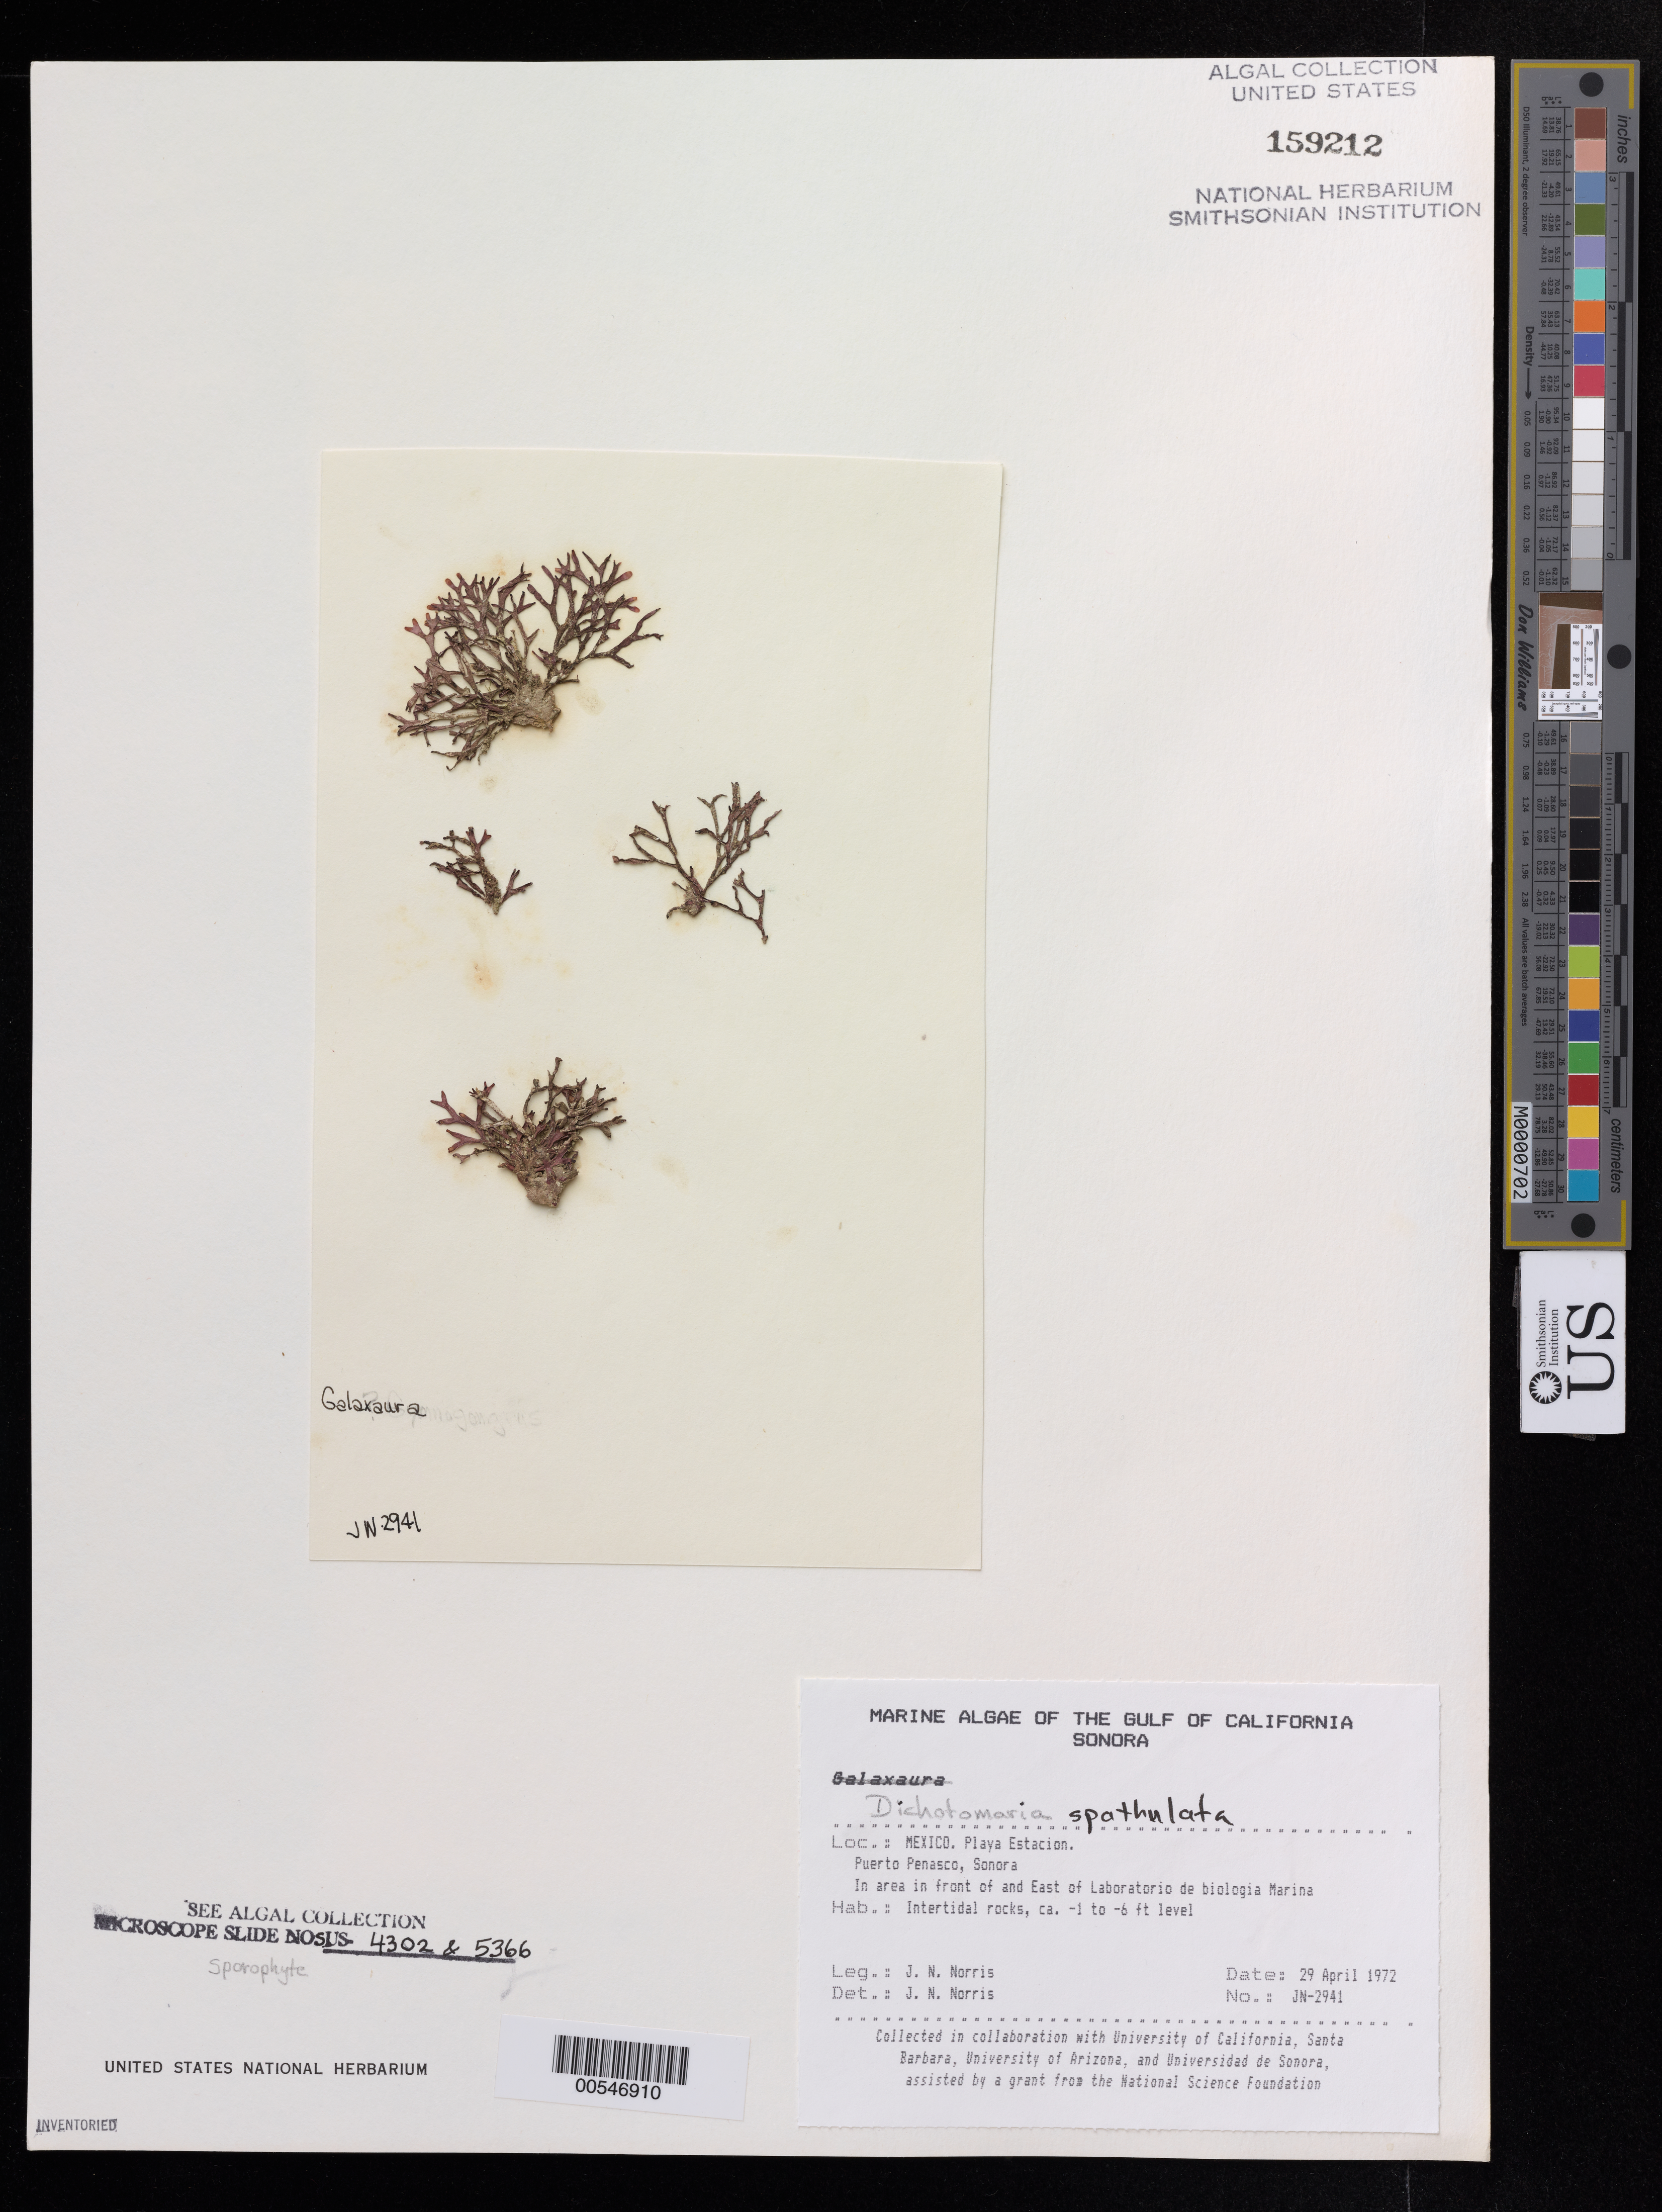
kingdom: Plantae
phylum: Rhodophyta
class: Florideophyceae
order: Nemaliales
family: Galaxauraceae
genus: Dichotomaria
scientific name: Dichotomaria spathulata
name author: (Kjellm.) A. Kurihara & Huisman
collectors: J. N. Norris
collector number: JN-2941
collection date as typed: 29 Apr 1972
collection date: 1972-04-29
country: Mexico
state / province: Sonora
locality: Playa Estacion, Puerto Penasco, marine station area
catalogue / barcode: US 159212